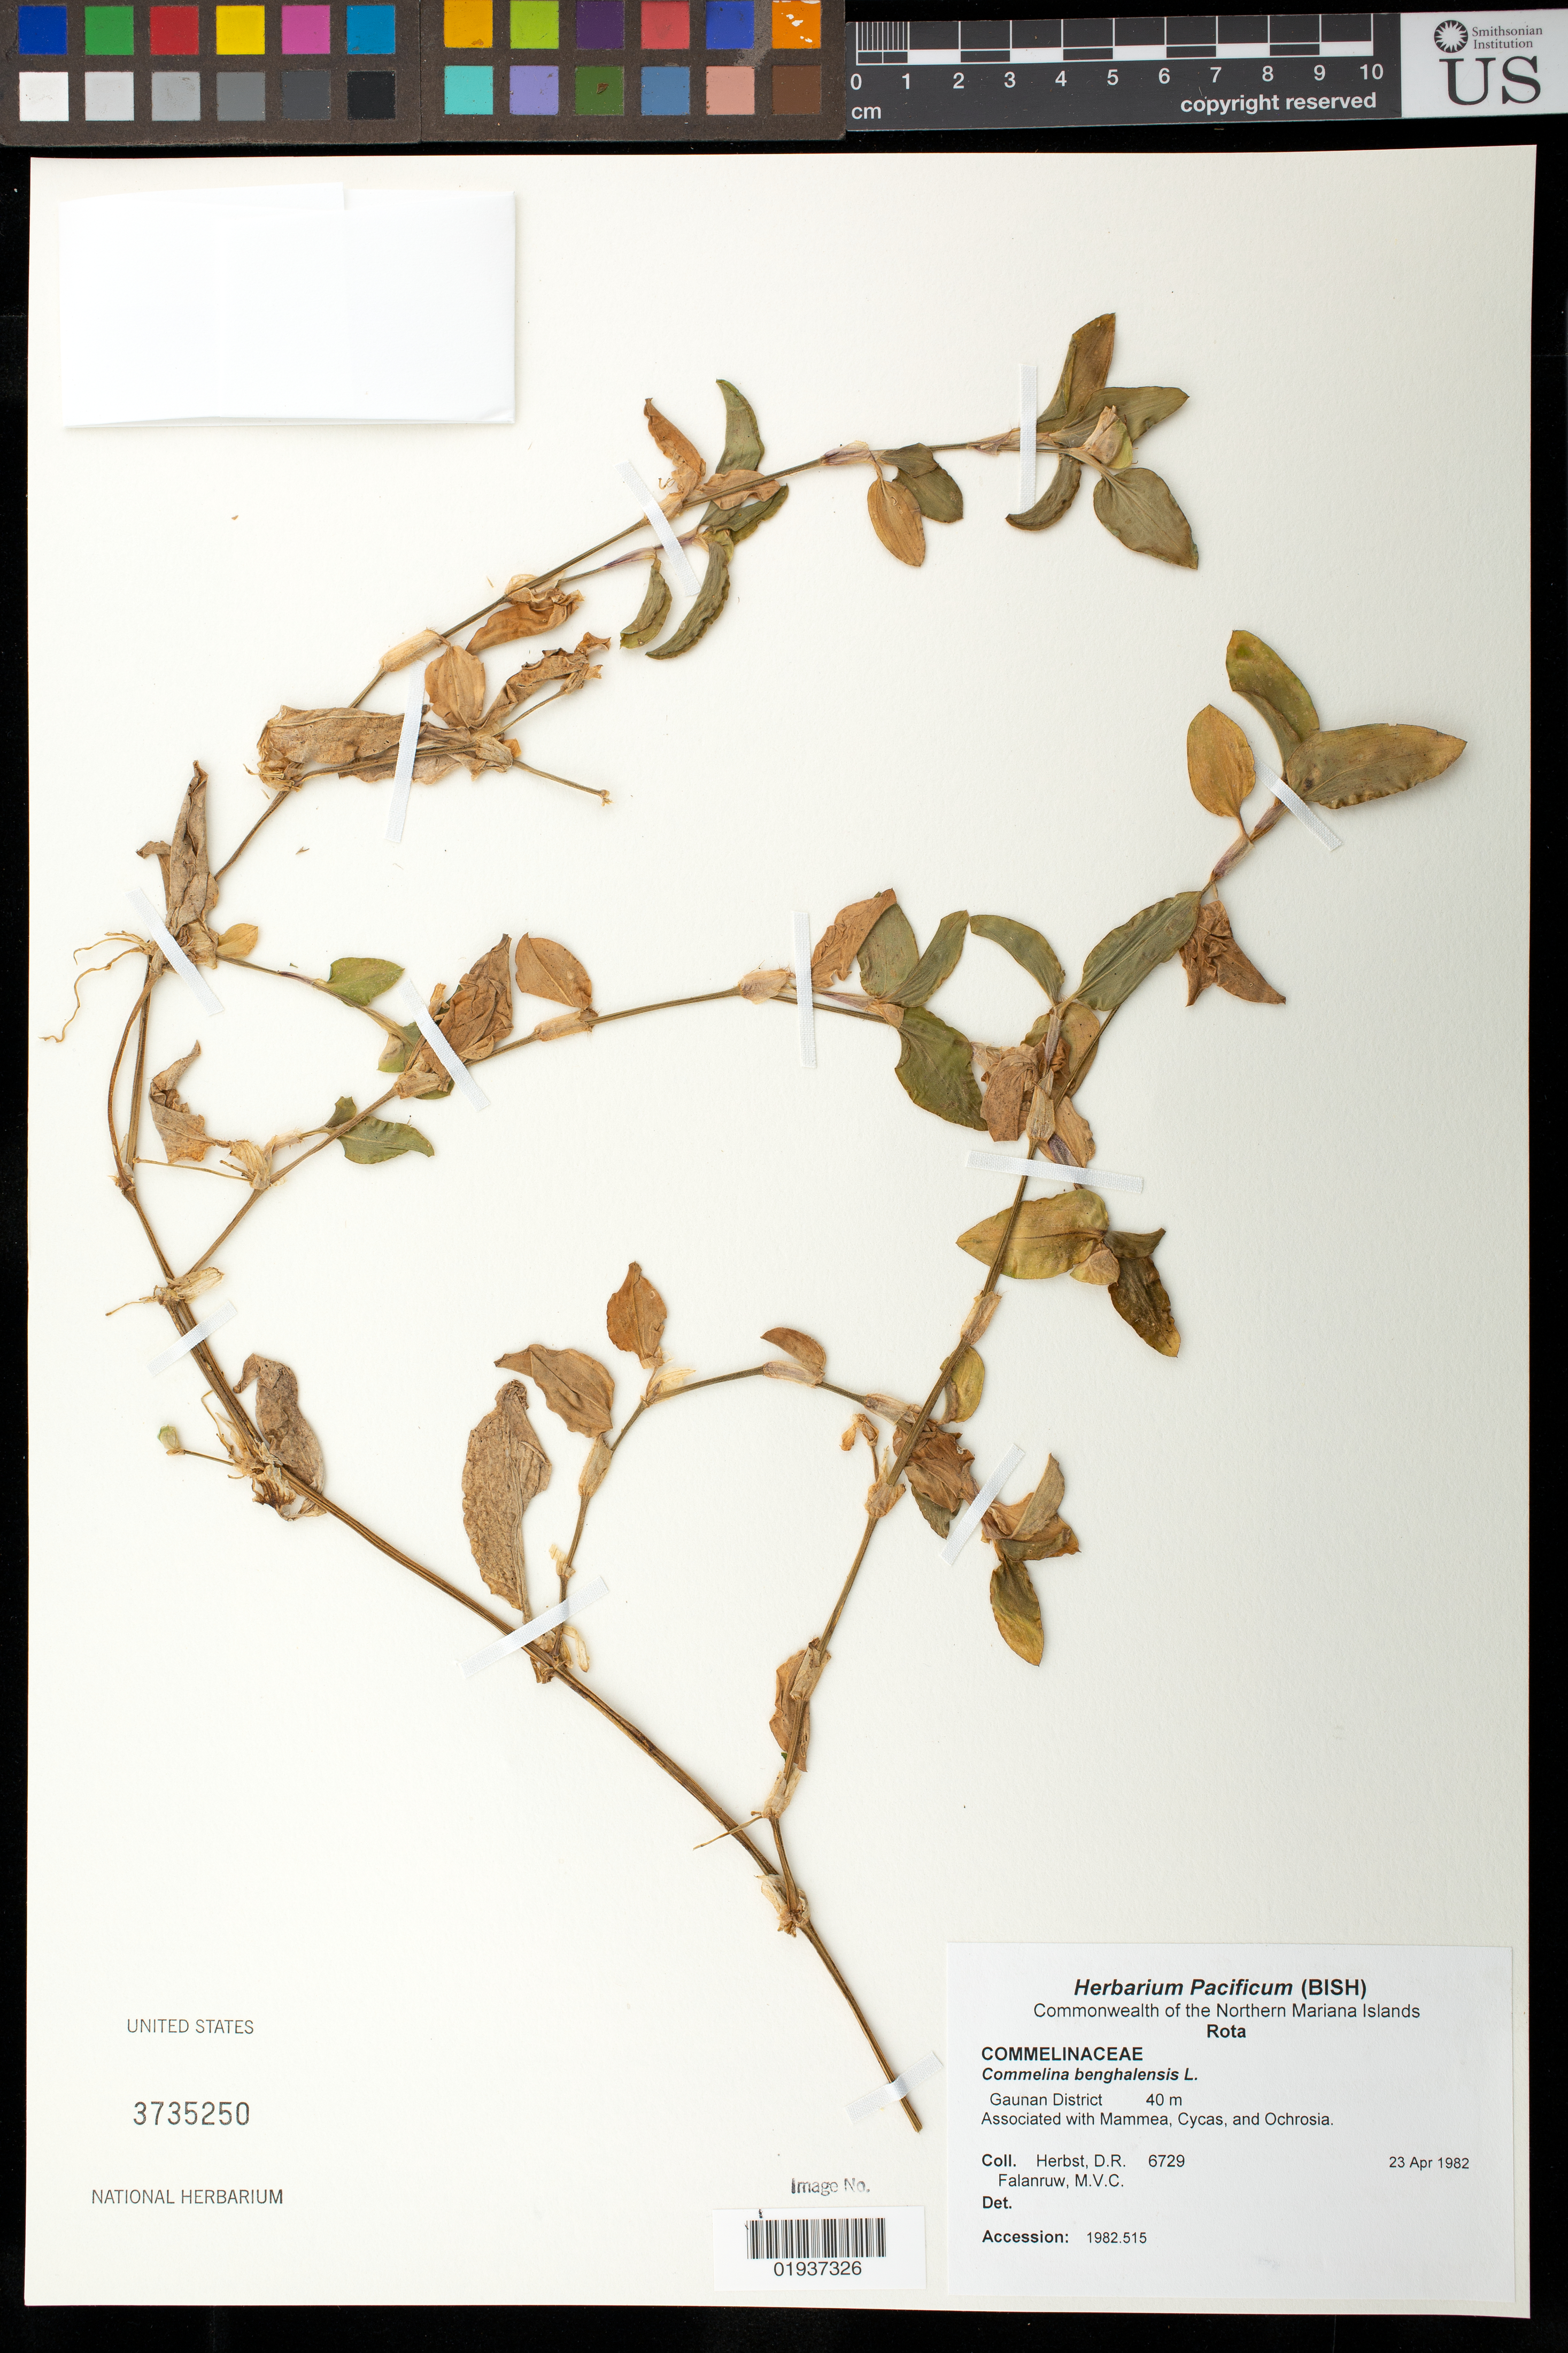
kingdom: Plantae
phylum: Tracheophyta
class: Liliopsida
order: Commelinales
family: Commelinaceae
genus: Commelina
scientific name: Commelina benghalensis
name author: L.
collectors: D. Herbst & M. Falanruw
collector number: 6729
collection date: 1982-04-23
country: Northern Mariana Islands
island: Rota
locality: Rota, CNMI. Guanan District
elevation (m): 40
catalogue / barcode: US 3735250